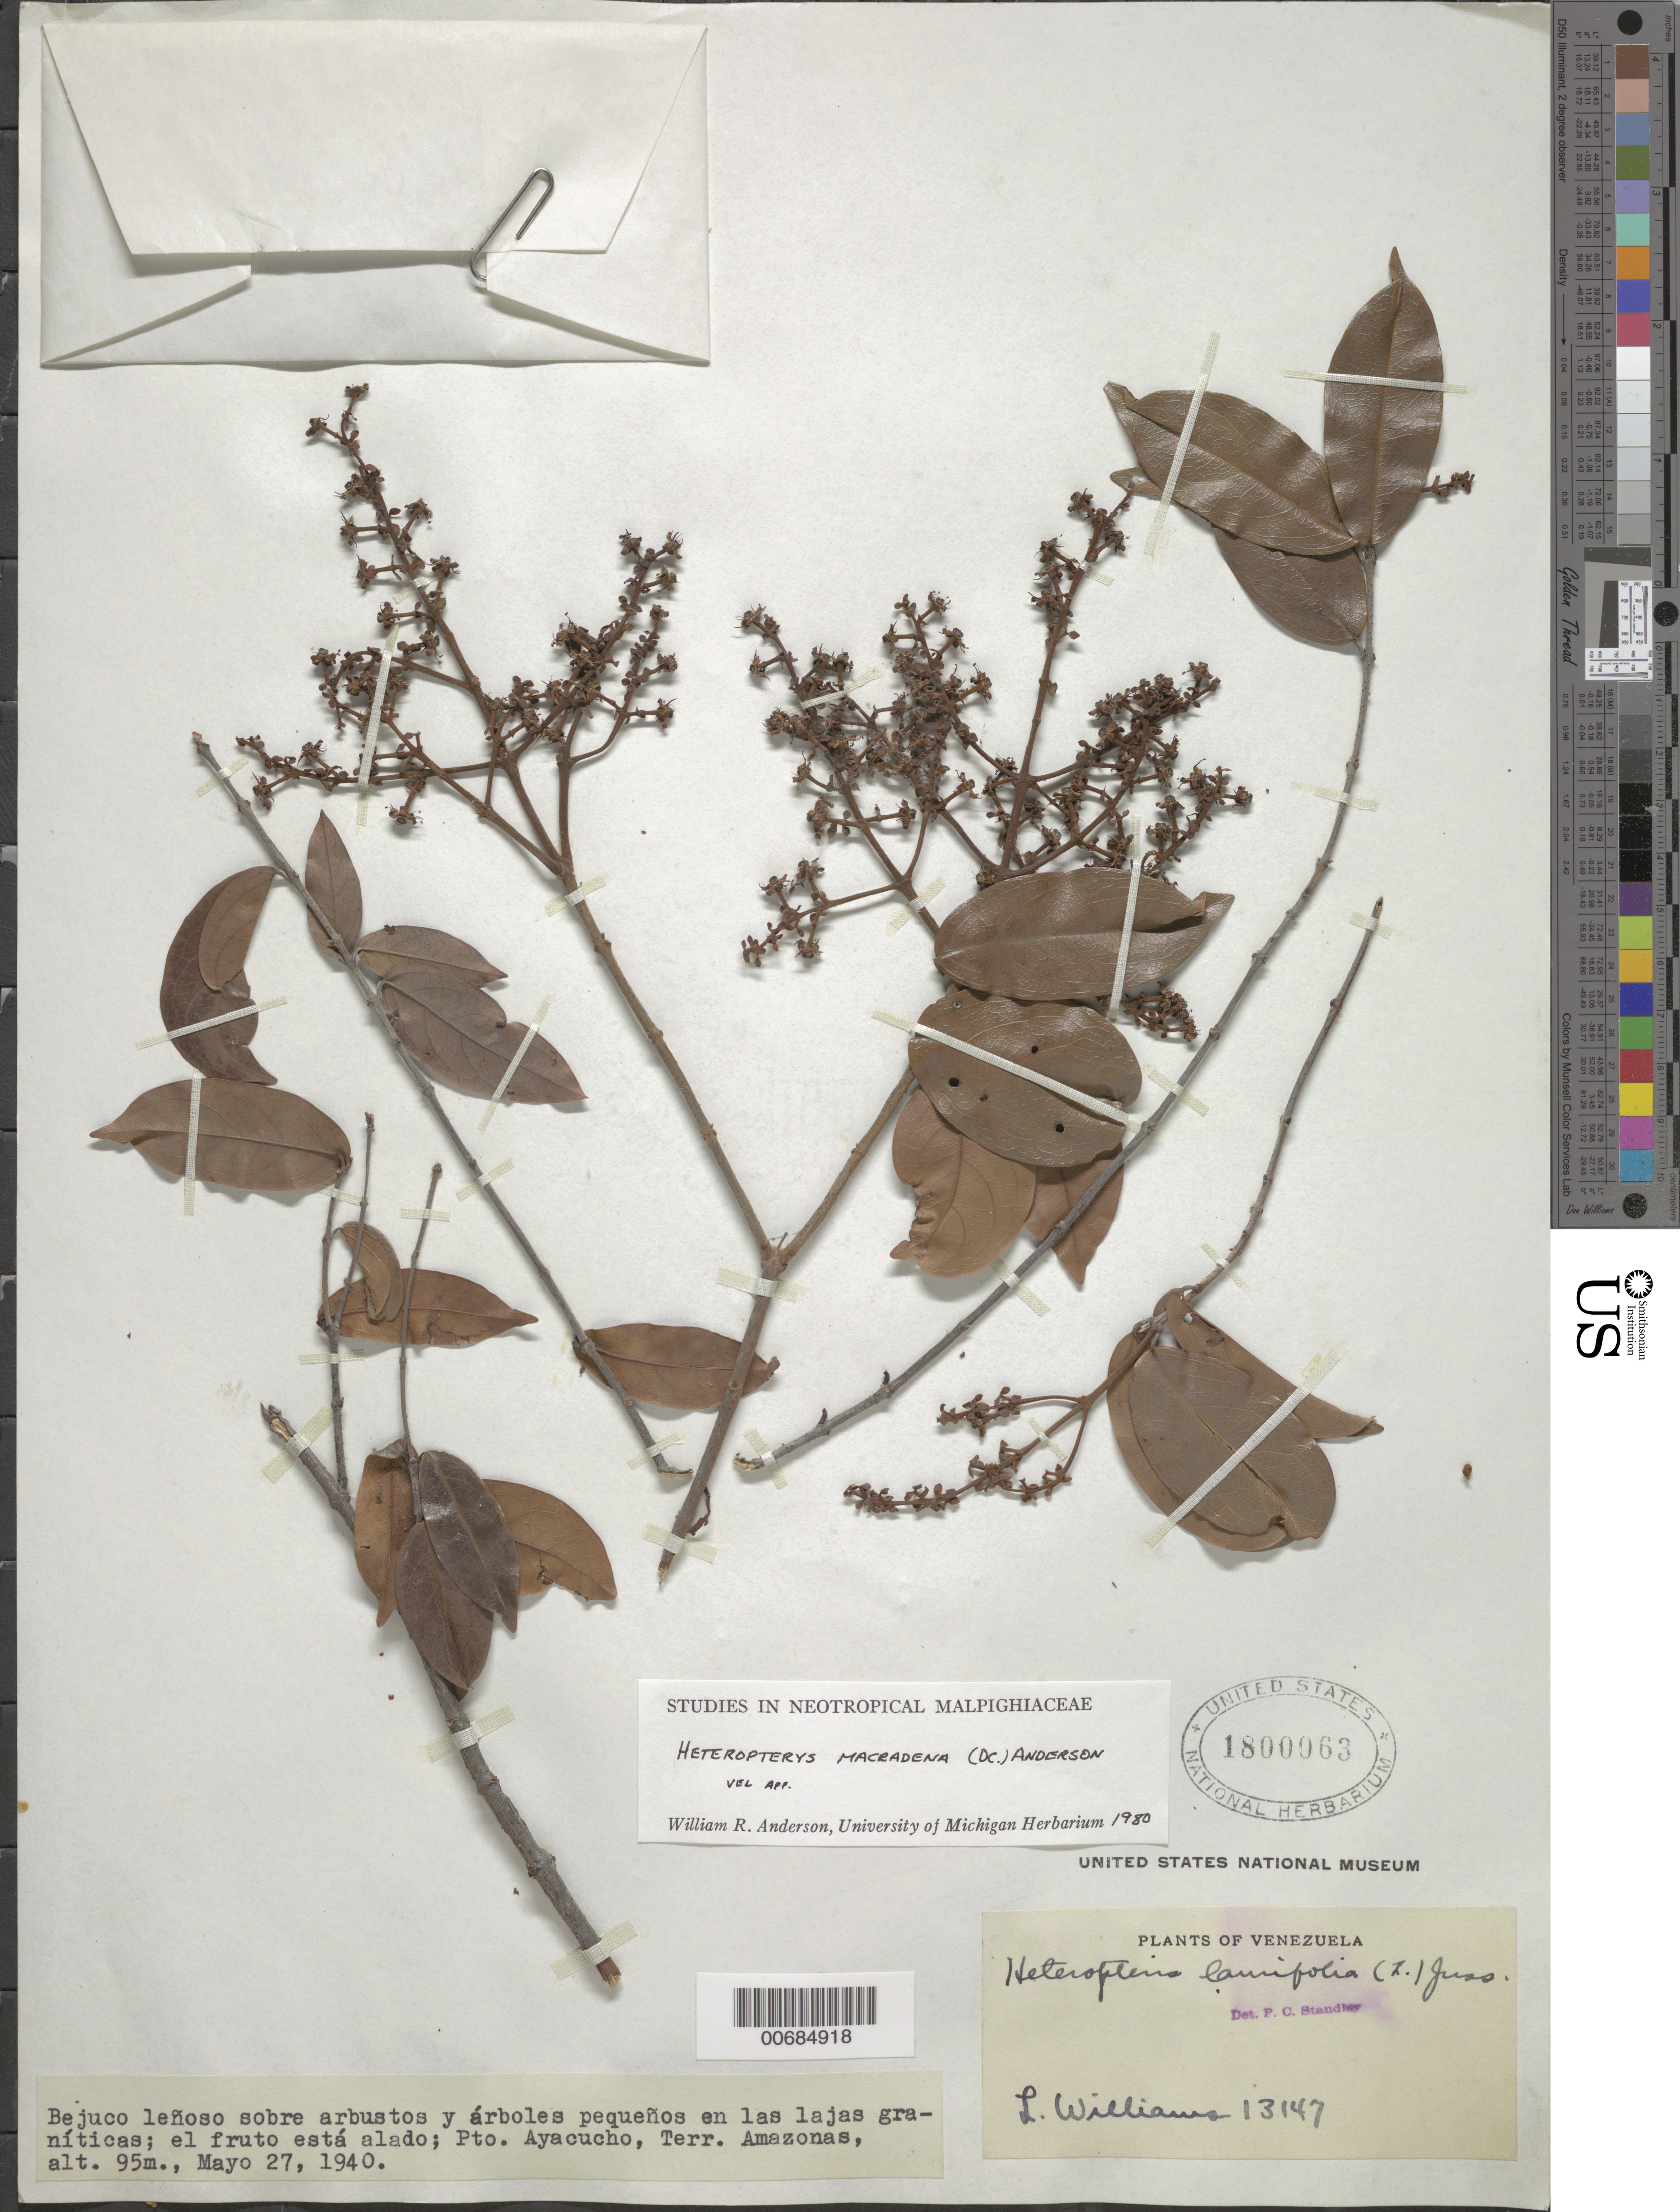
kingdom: Plantae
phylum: Tracheophyta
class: Magnoliopsida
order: Malpighiales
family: Malpighiaceae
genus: Heteropterys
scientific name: Heteropterys macradena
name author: (DC.) W.R. Anderson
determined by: Anderson, W. R., (MICH), University of Michigan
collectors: Ll. Williams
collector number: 13147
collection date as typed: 27-May-40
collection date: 1940-05-27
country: Venezuela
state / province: Amazonas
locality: Puerto Ayacucho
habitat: Lajas graníticas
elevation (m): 95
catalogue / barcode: US 1800063